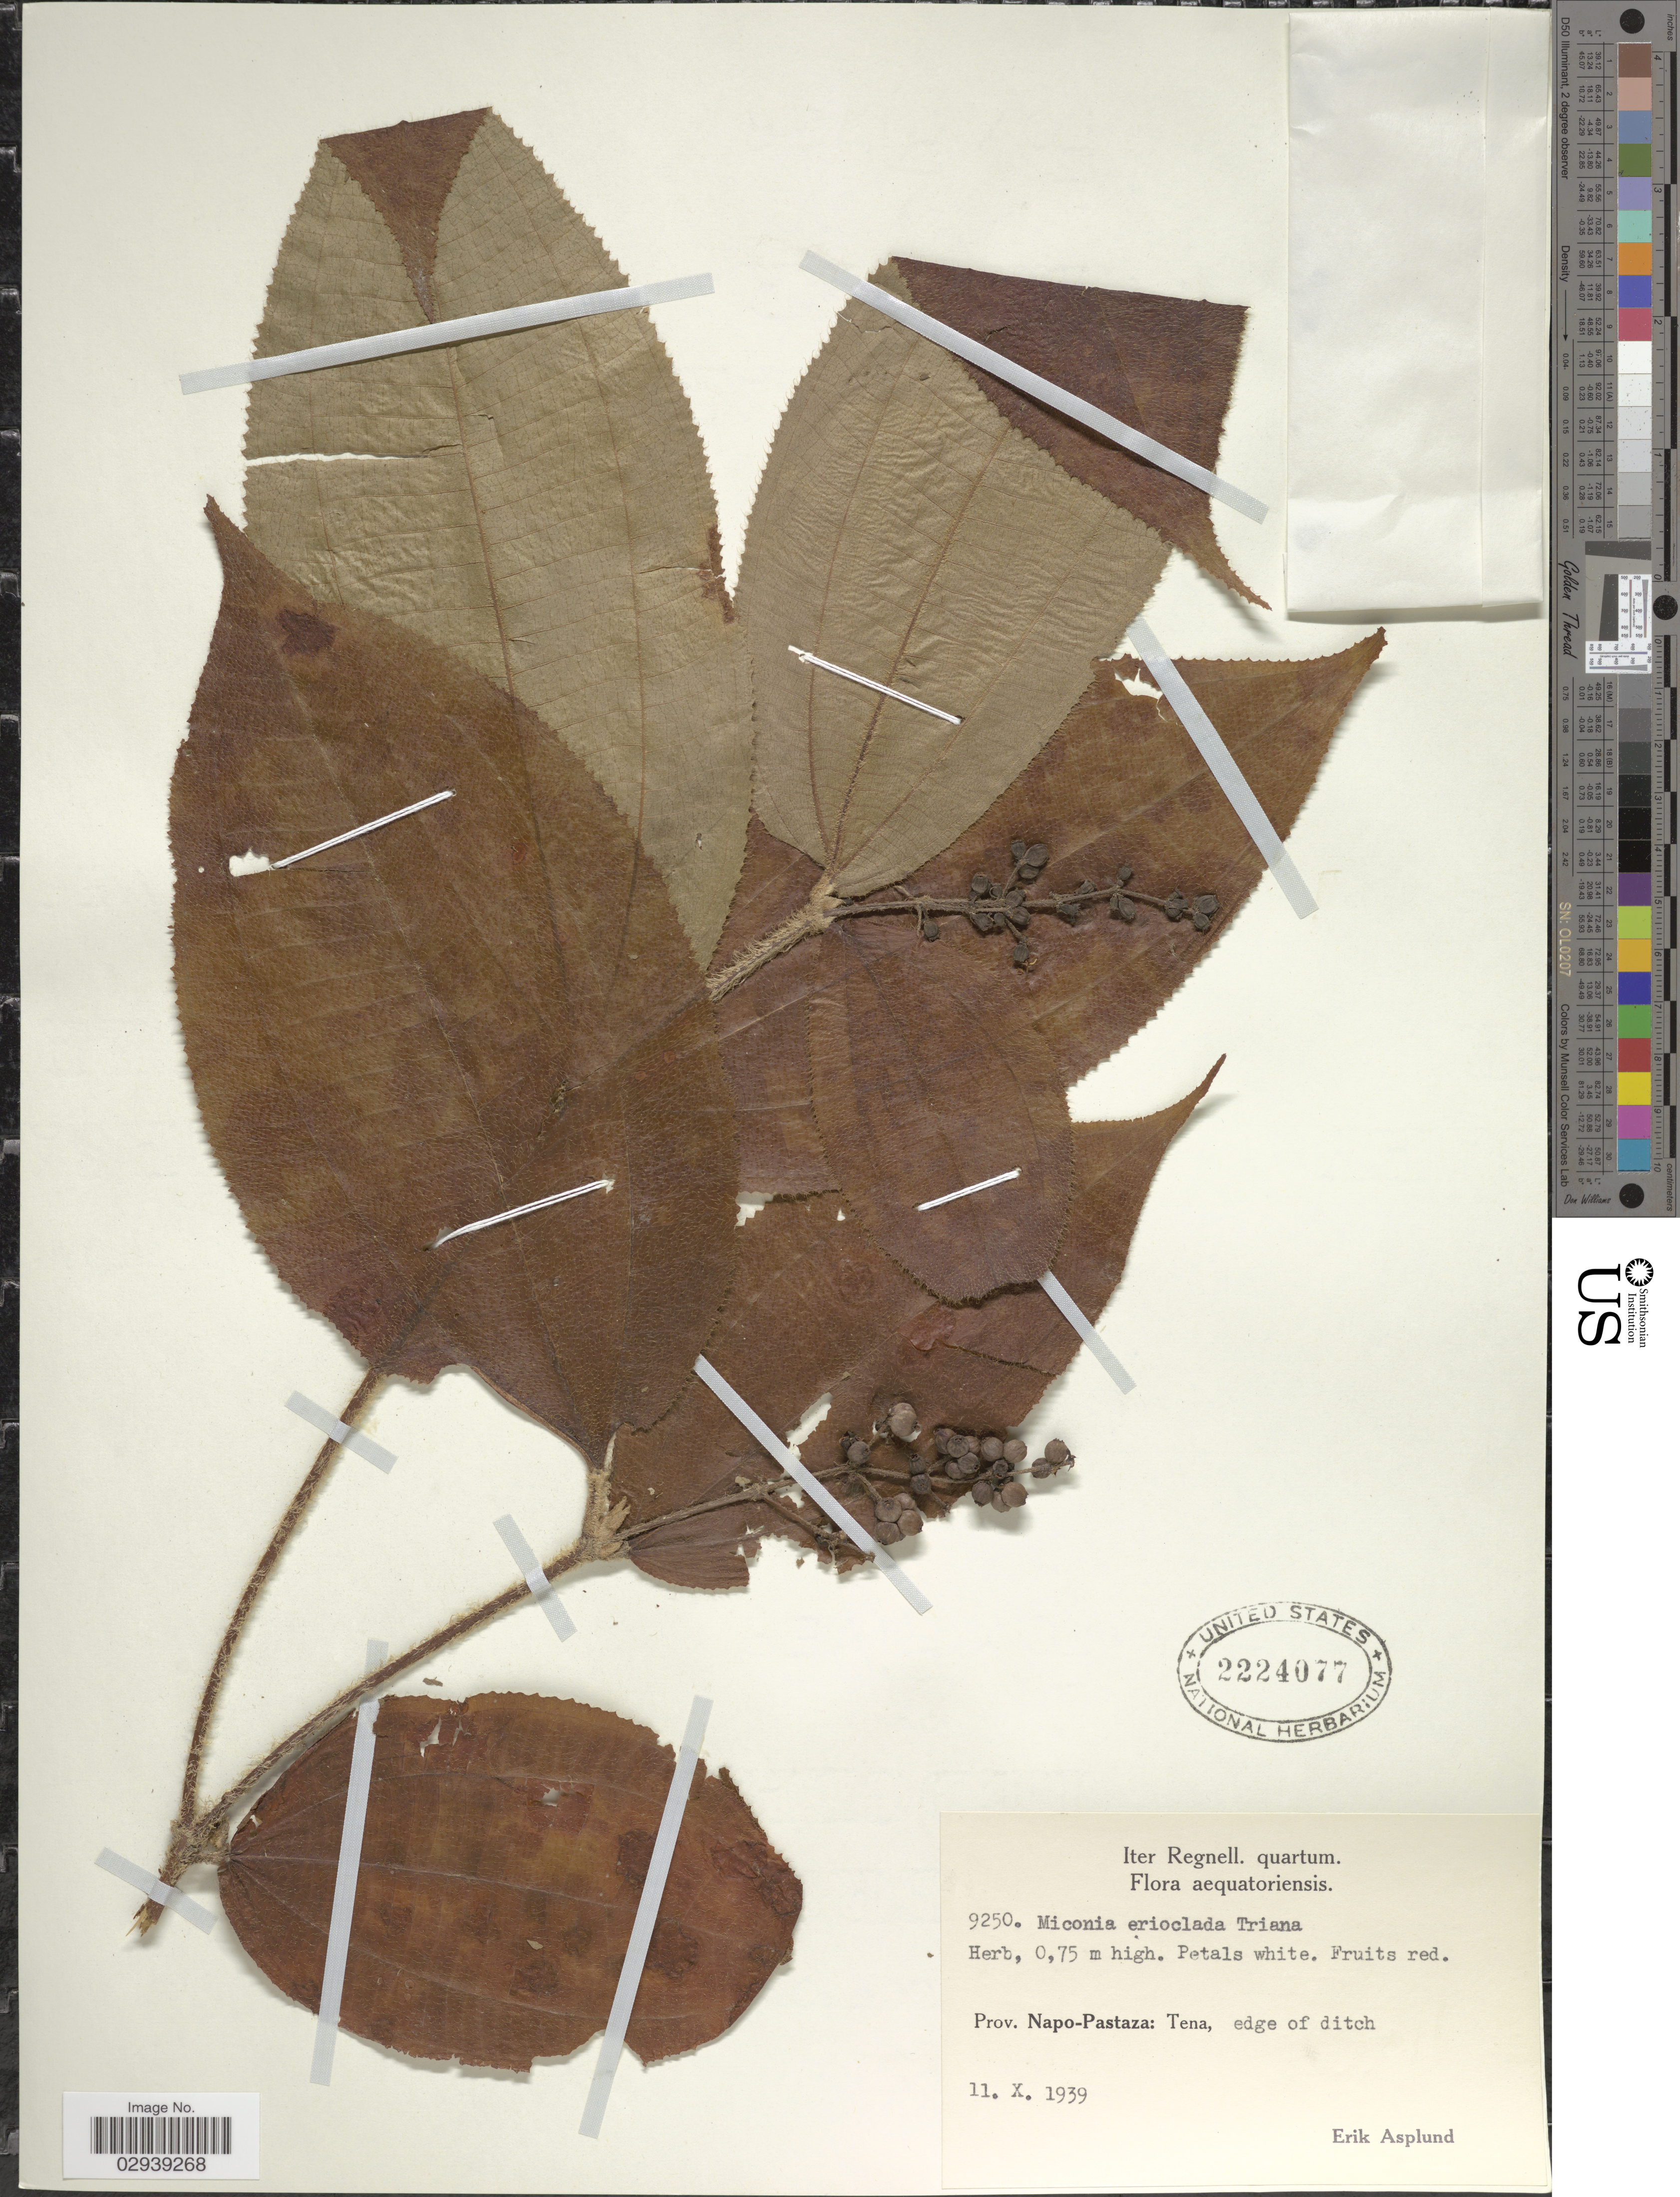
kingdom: Plantae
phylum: Tracheophyta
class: Magnoliopsida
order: Myrtales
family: Melastomataceae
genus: Miconia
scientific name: Miconia erioclada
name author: Triana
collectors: E. Asplund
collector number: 9250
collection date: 1939-10-11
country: Ecuador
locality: Aequatoriensis. Prov. Napo-Pastaza: Tena.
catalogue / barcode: US 2224077